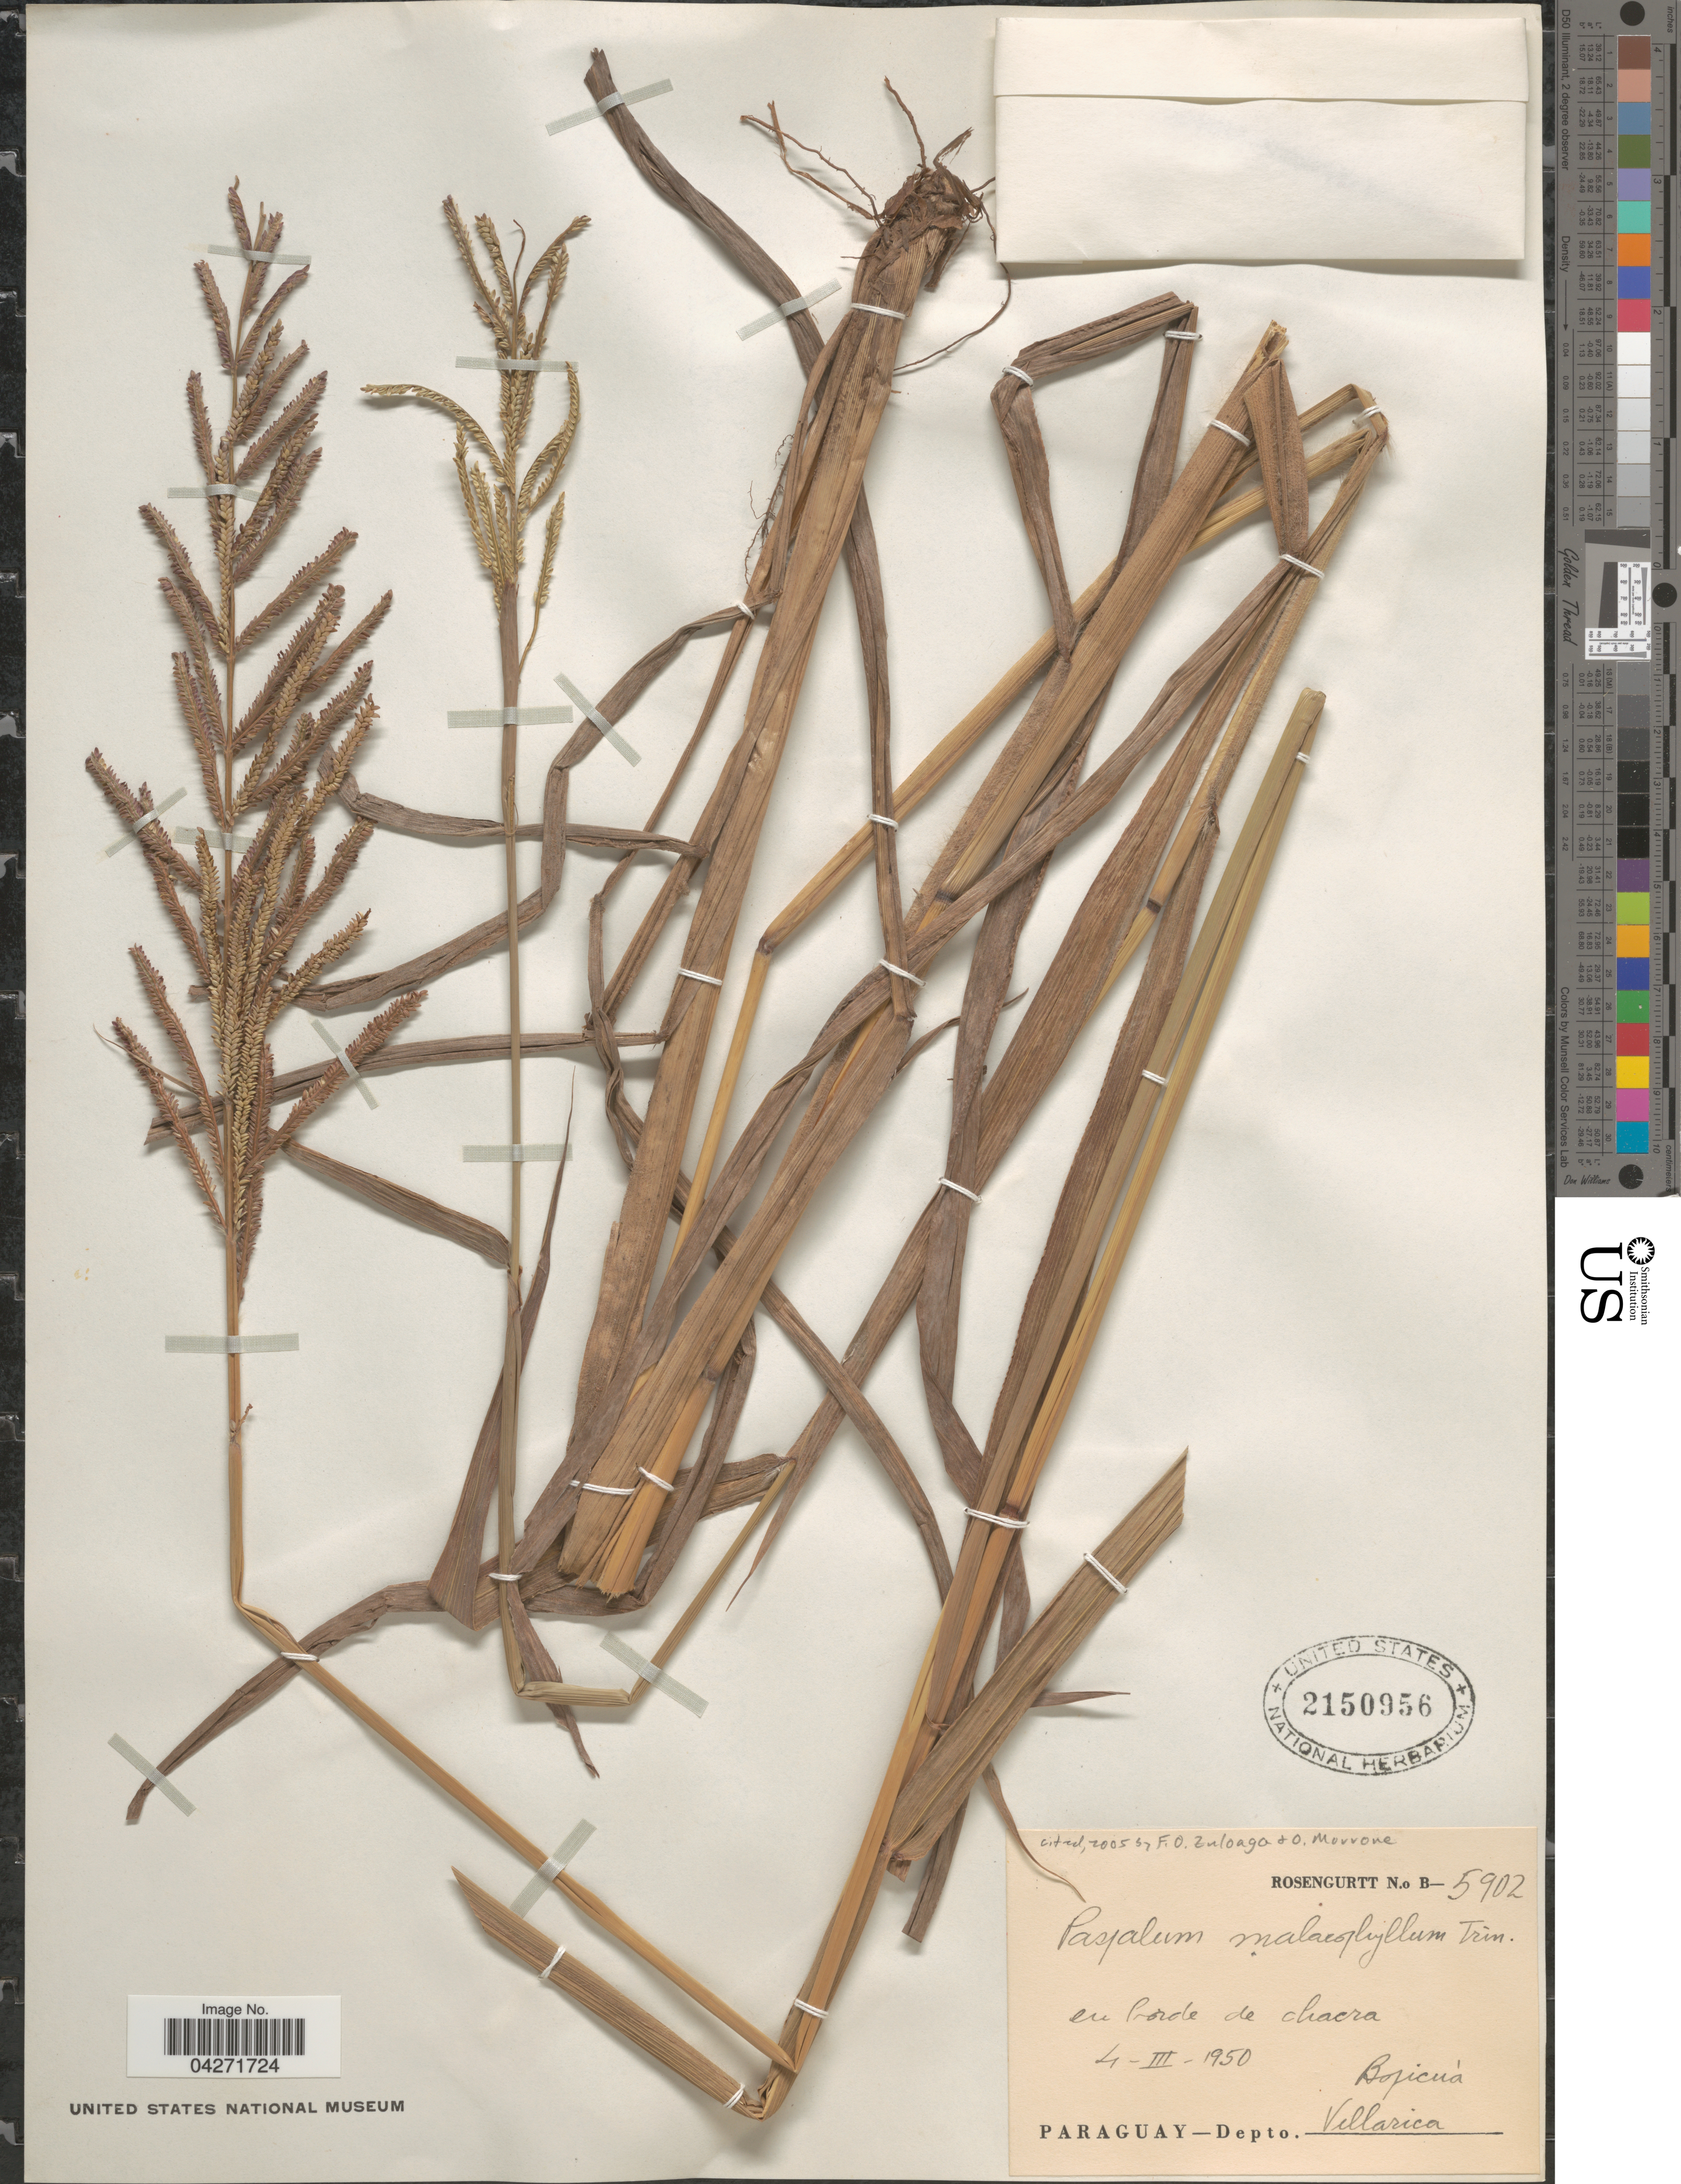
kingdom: Plantae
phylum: Tracheophyta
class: Liliopsida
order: Poales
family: Poaceae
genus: Paspalum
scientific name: Paspalum malacophyllum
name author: Trin.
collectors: Rosengurtt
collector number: B-5902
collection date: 1950-03-04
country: Paraguay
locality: En borde de chacra. Bojicuà. Depto. Vellarica.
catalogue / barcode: US 2150956